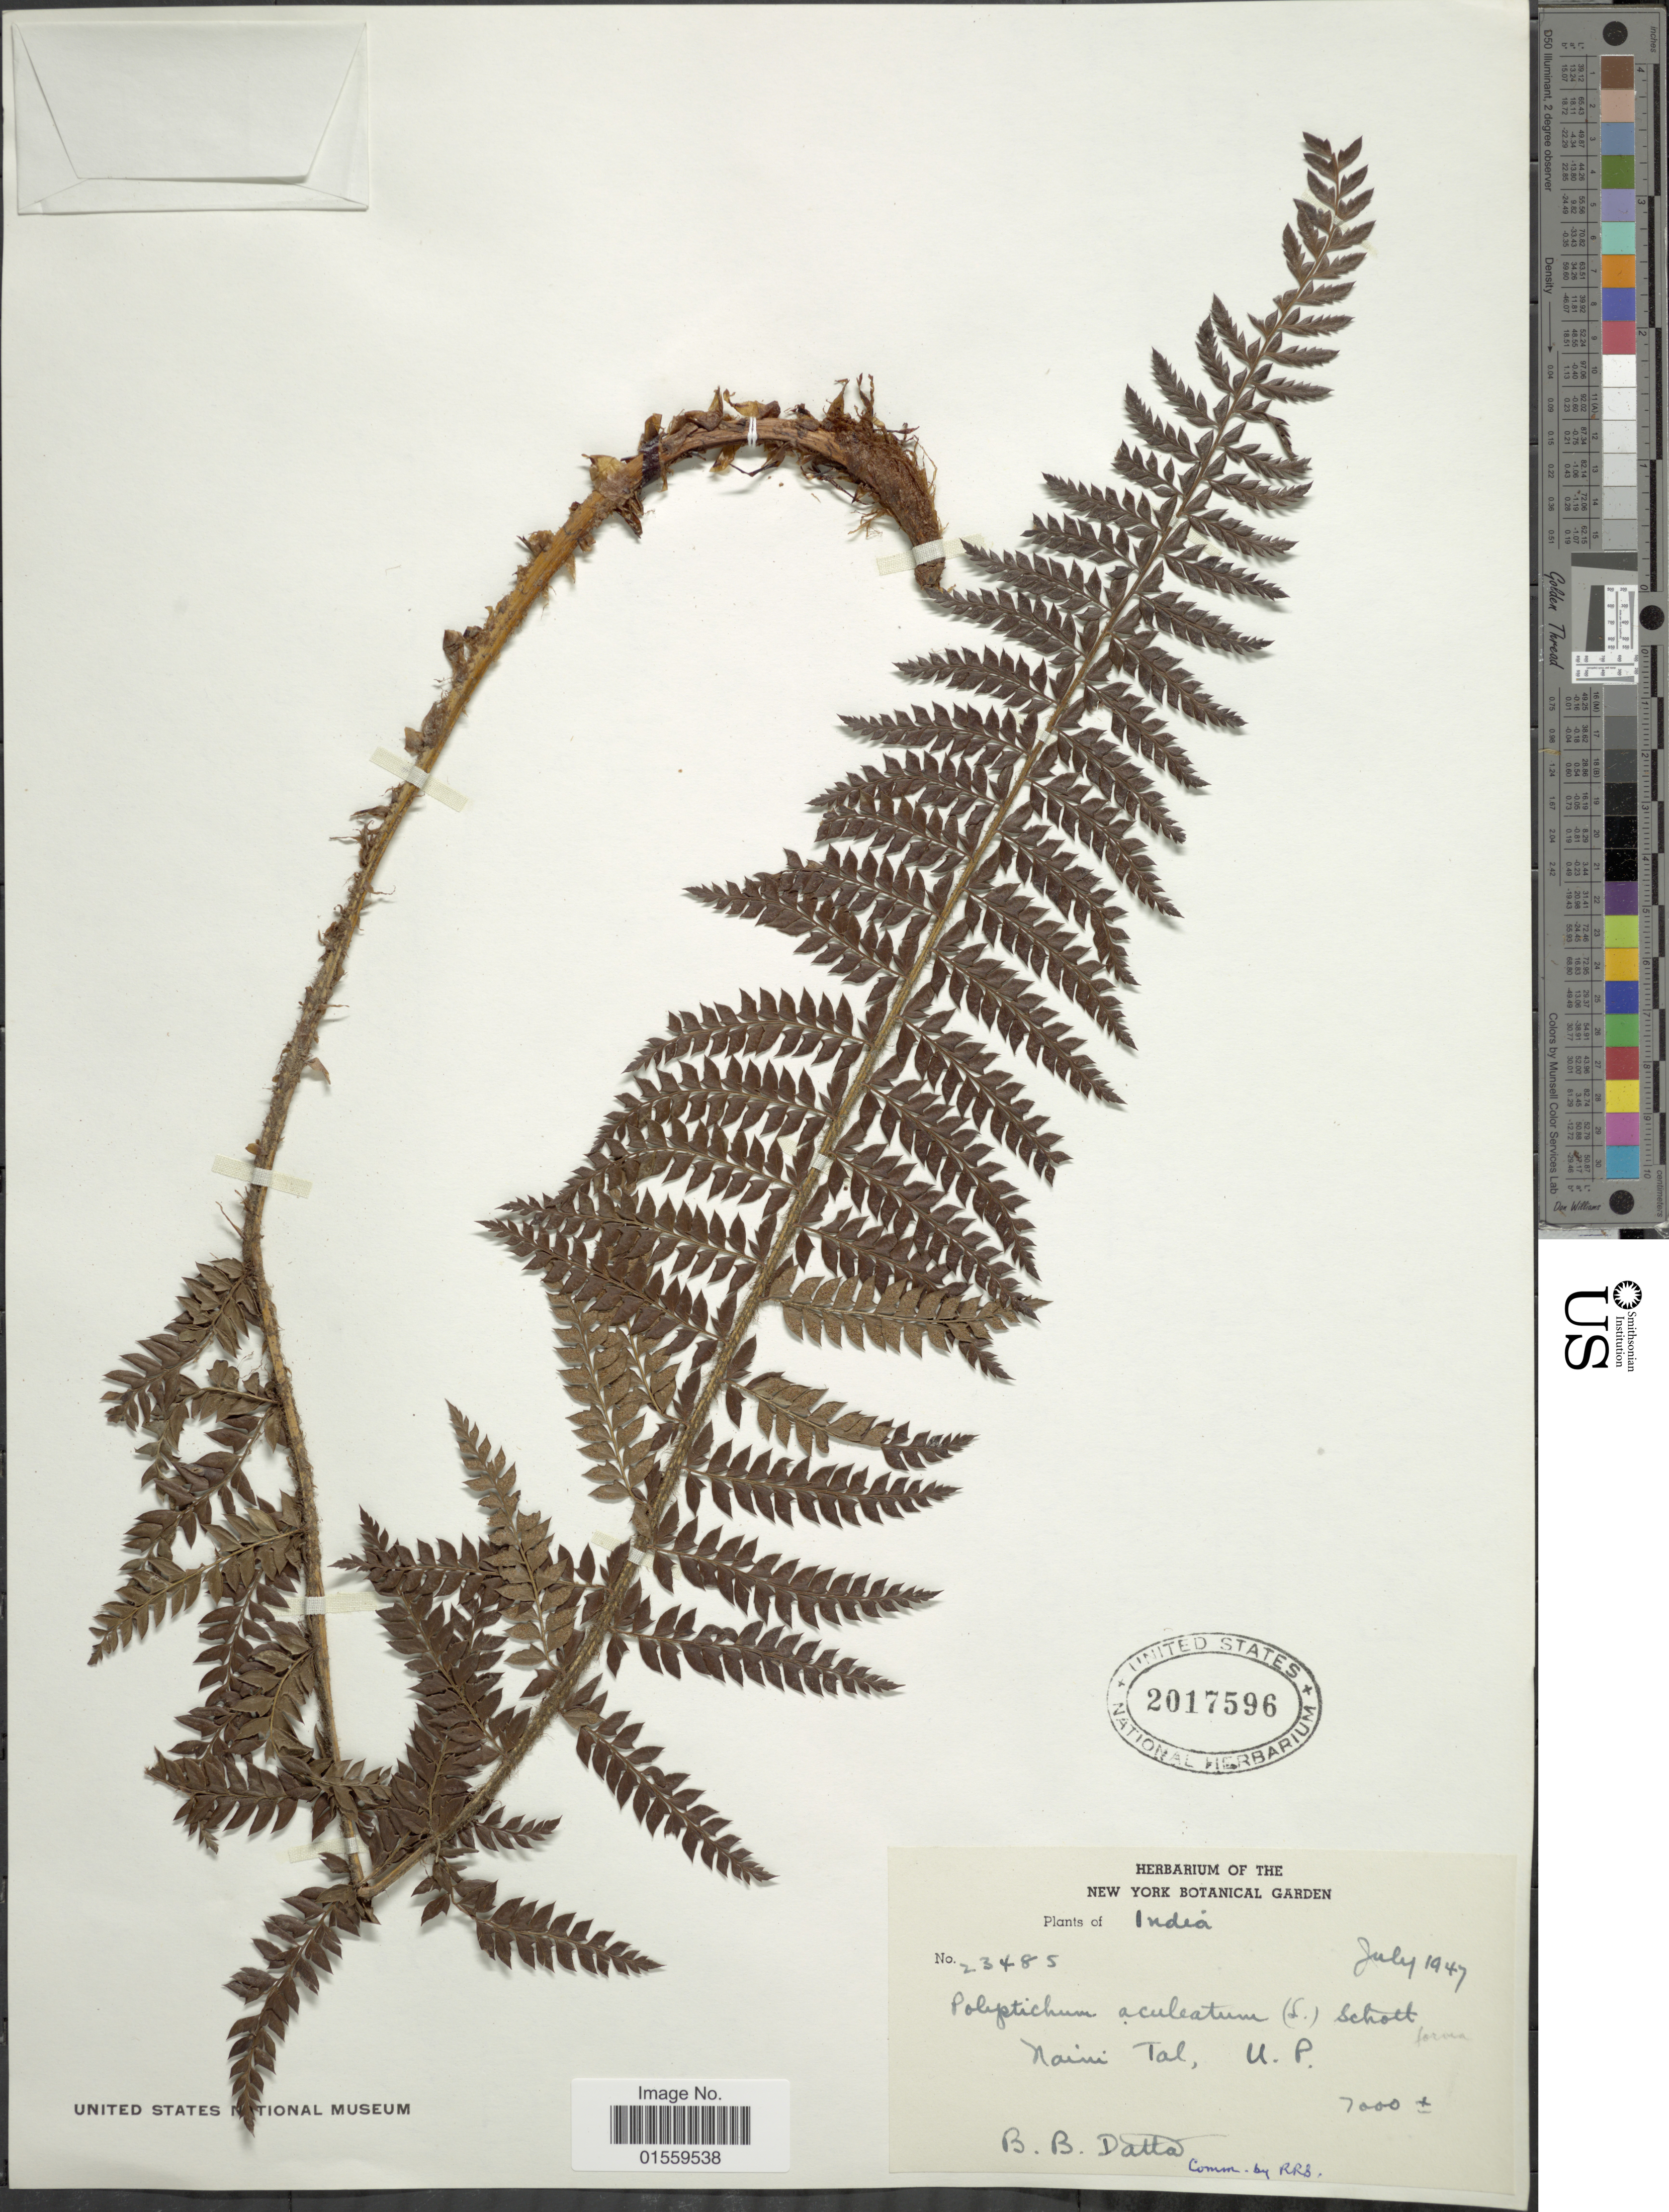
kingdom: Plantae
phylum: Tracheophyta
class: Polypodiopsida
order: Polypodiales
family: Dryopteridaceae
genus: Polystichum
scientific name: Polystichum setiferum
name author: (Forssk.) Moore ex Woynar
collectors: B. Datta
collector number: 23485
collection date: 1947-07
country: India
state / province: Uttar Pradesh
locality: Naini Tal, U. P., India.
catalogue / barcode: US 2017596